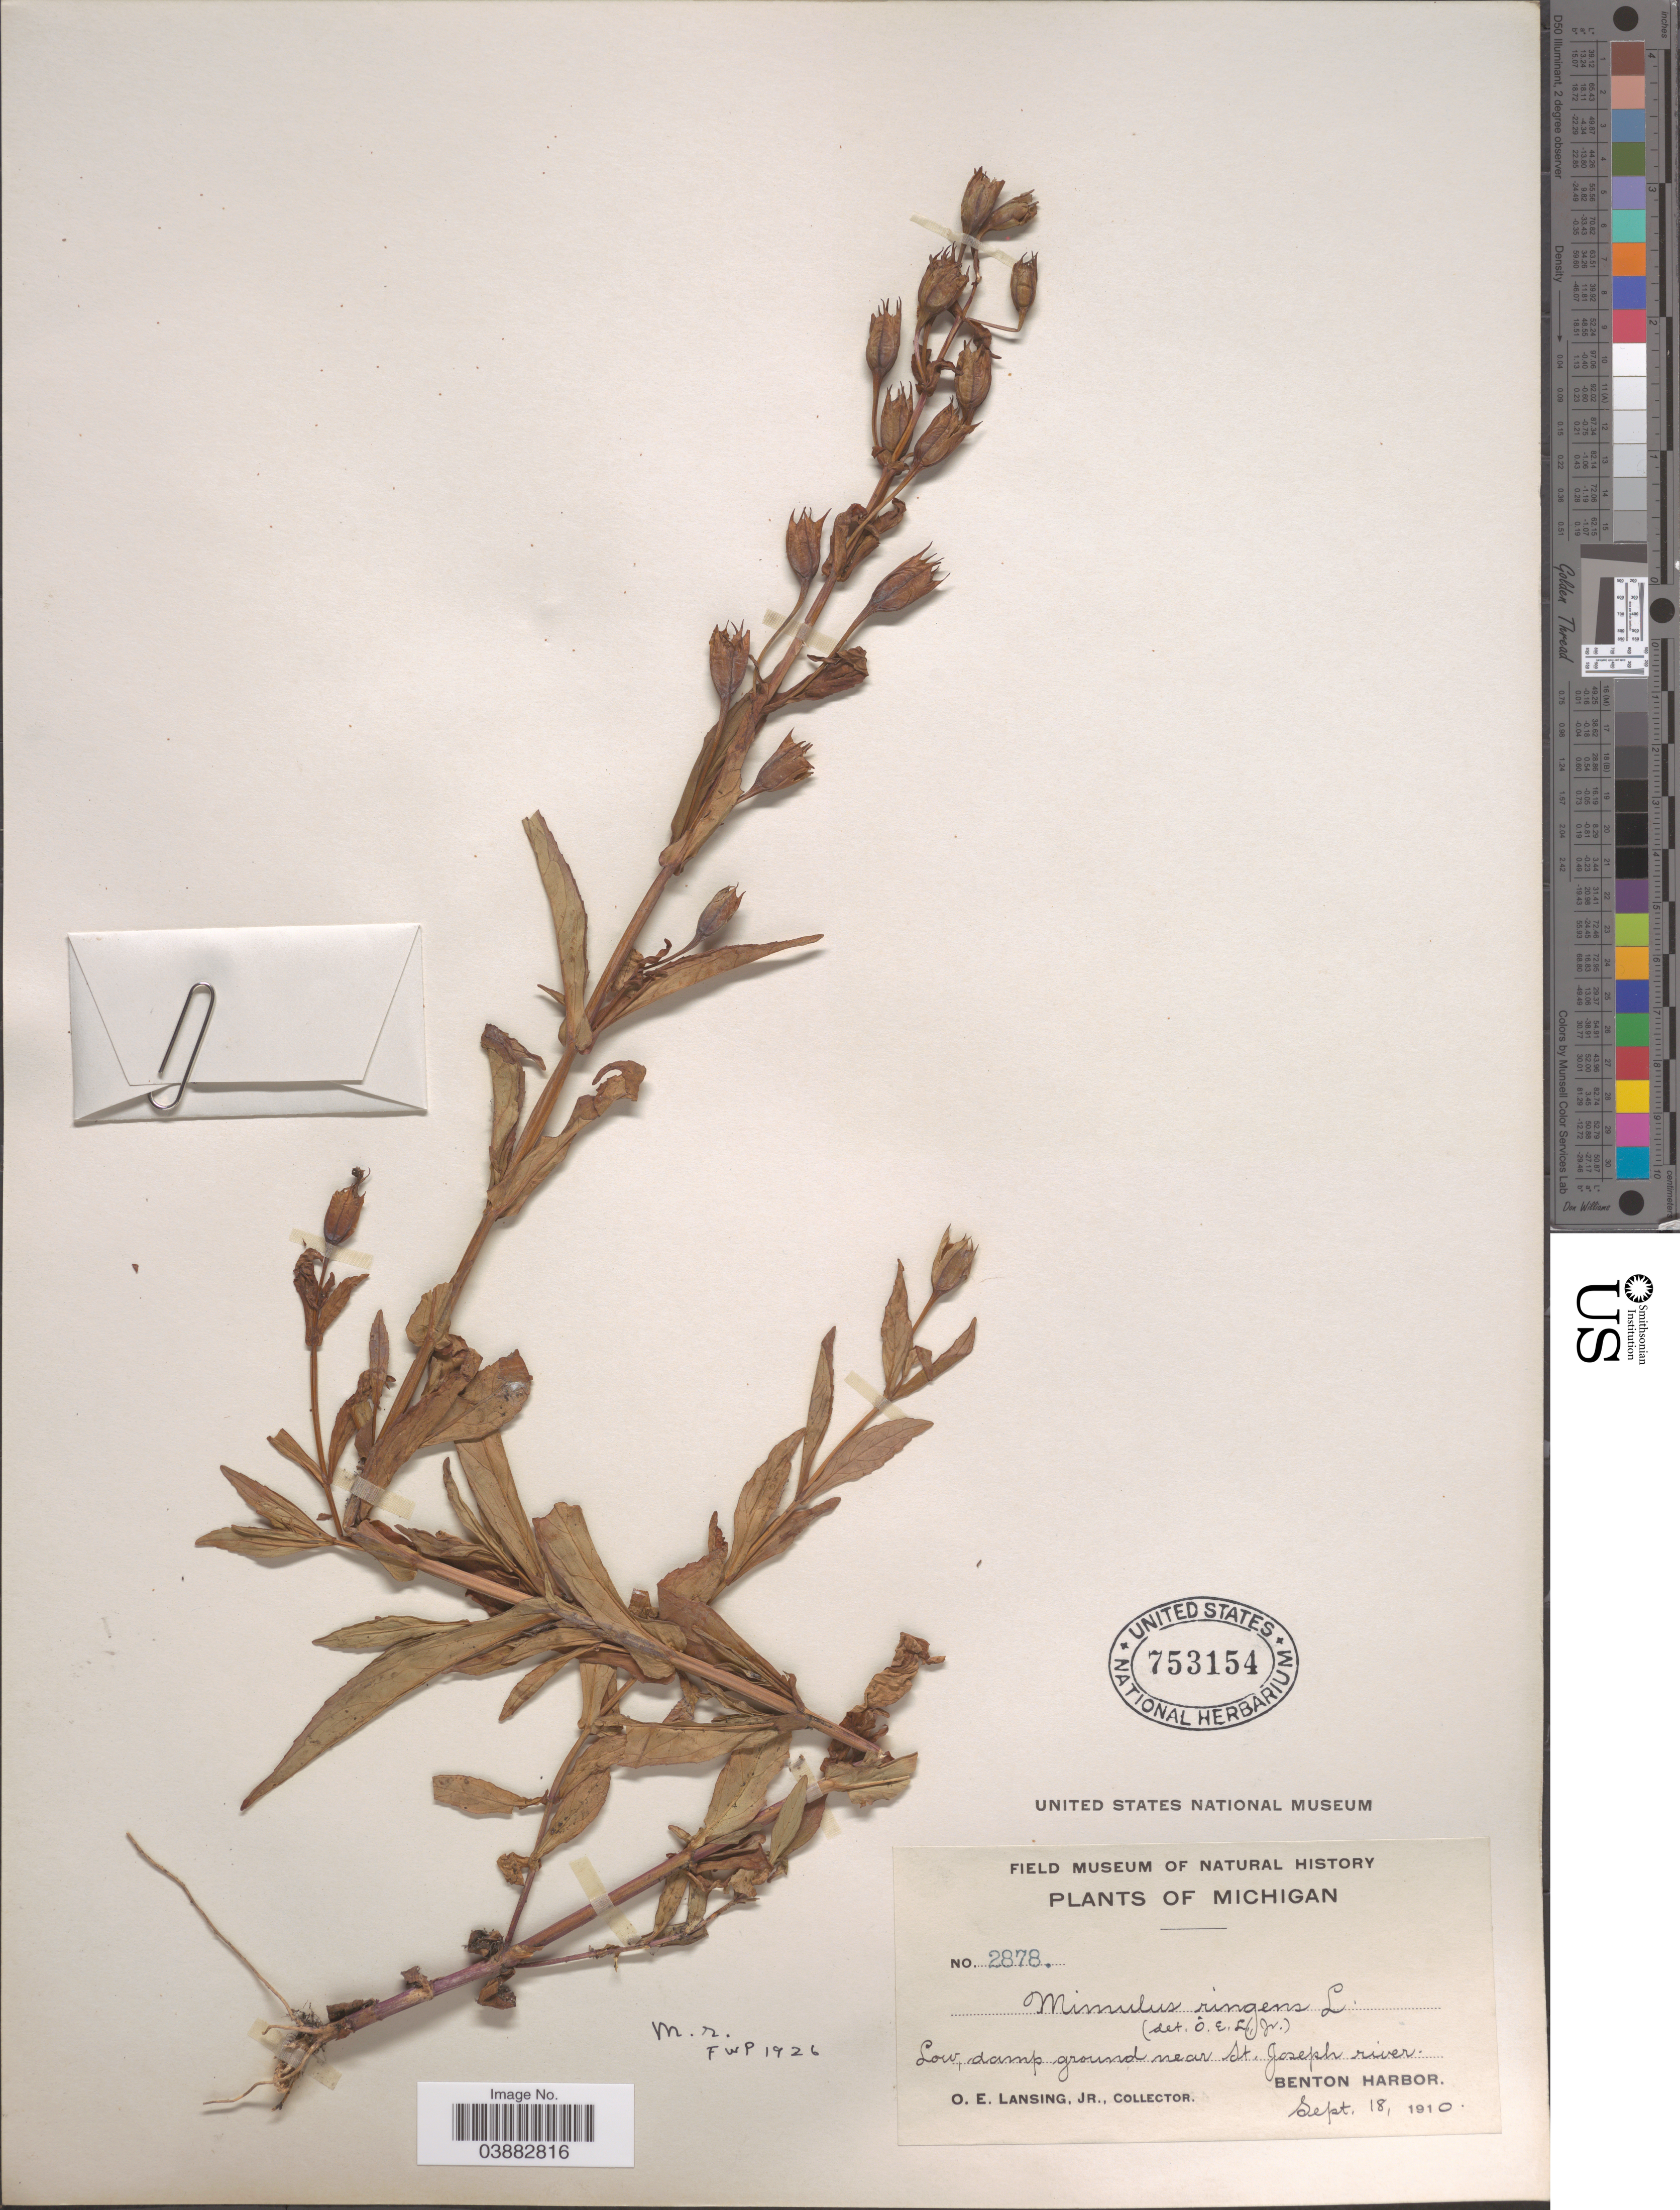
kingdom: Plantae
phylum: Tracheophyta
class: Magnoliopsida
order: Lamiales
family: Phrymaceae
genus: Mimulus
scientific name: Mimulus ringens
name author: L.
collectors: O. Lansing Jr.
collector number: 2878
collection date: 1910-09-18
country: United States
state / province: Michigan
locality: Low, damp, ground near St. Joseph river. Benton Harbor.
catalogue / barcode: US 753154